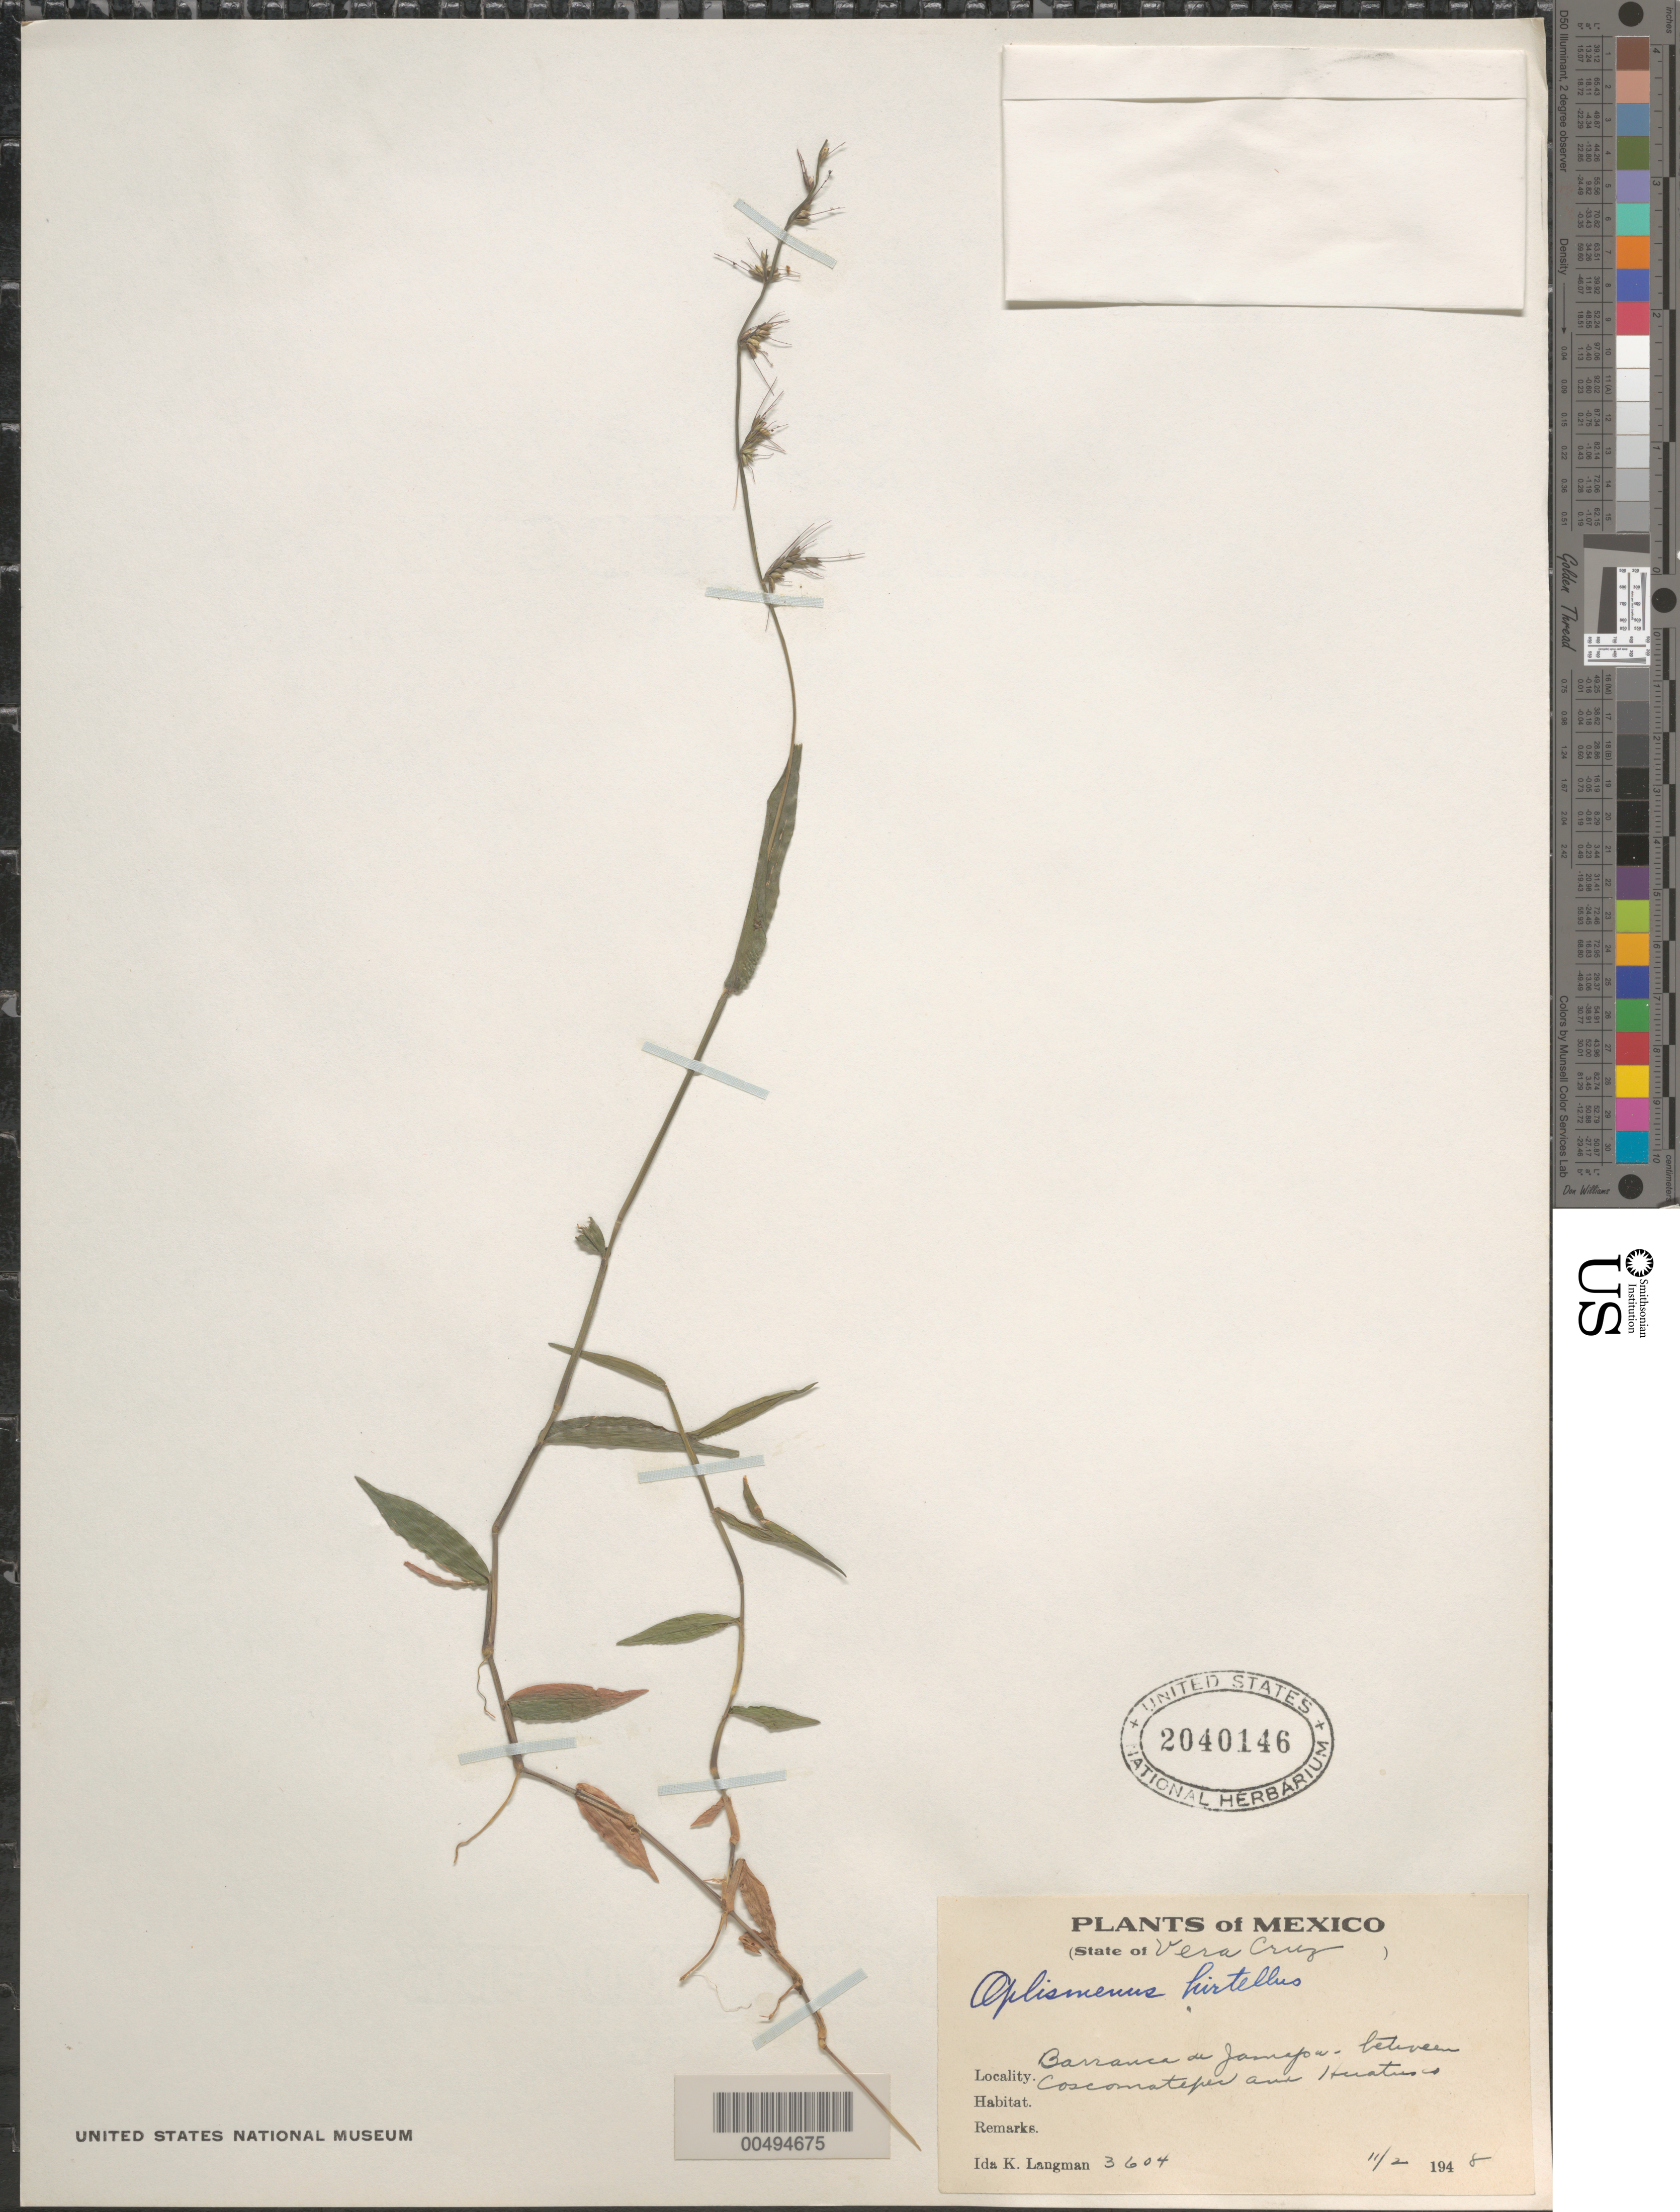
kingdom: Plantae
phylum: Tracheophyta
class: Liliopsida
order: Poales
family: Poaceae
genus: Oplismenus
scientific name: Oplismenus hirtellus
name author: (L.) P. Beauv.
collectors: I. Langman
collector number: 3604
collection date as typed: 11 Feb 1948 or 2 Nov 1948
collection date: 1948-02-11 or 1948-11-02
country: Mexico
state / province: Veracruz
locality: Barranca de Jamepa, between Coscomatepa & Huatusco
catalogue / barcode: US 2040146